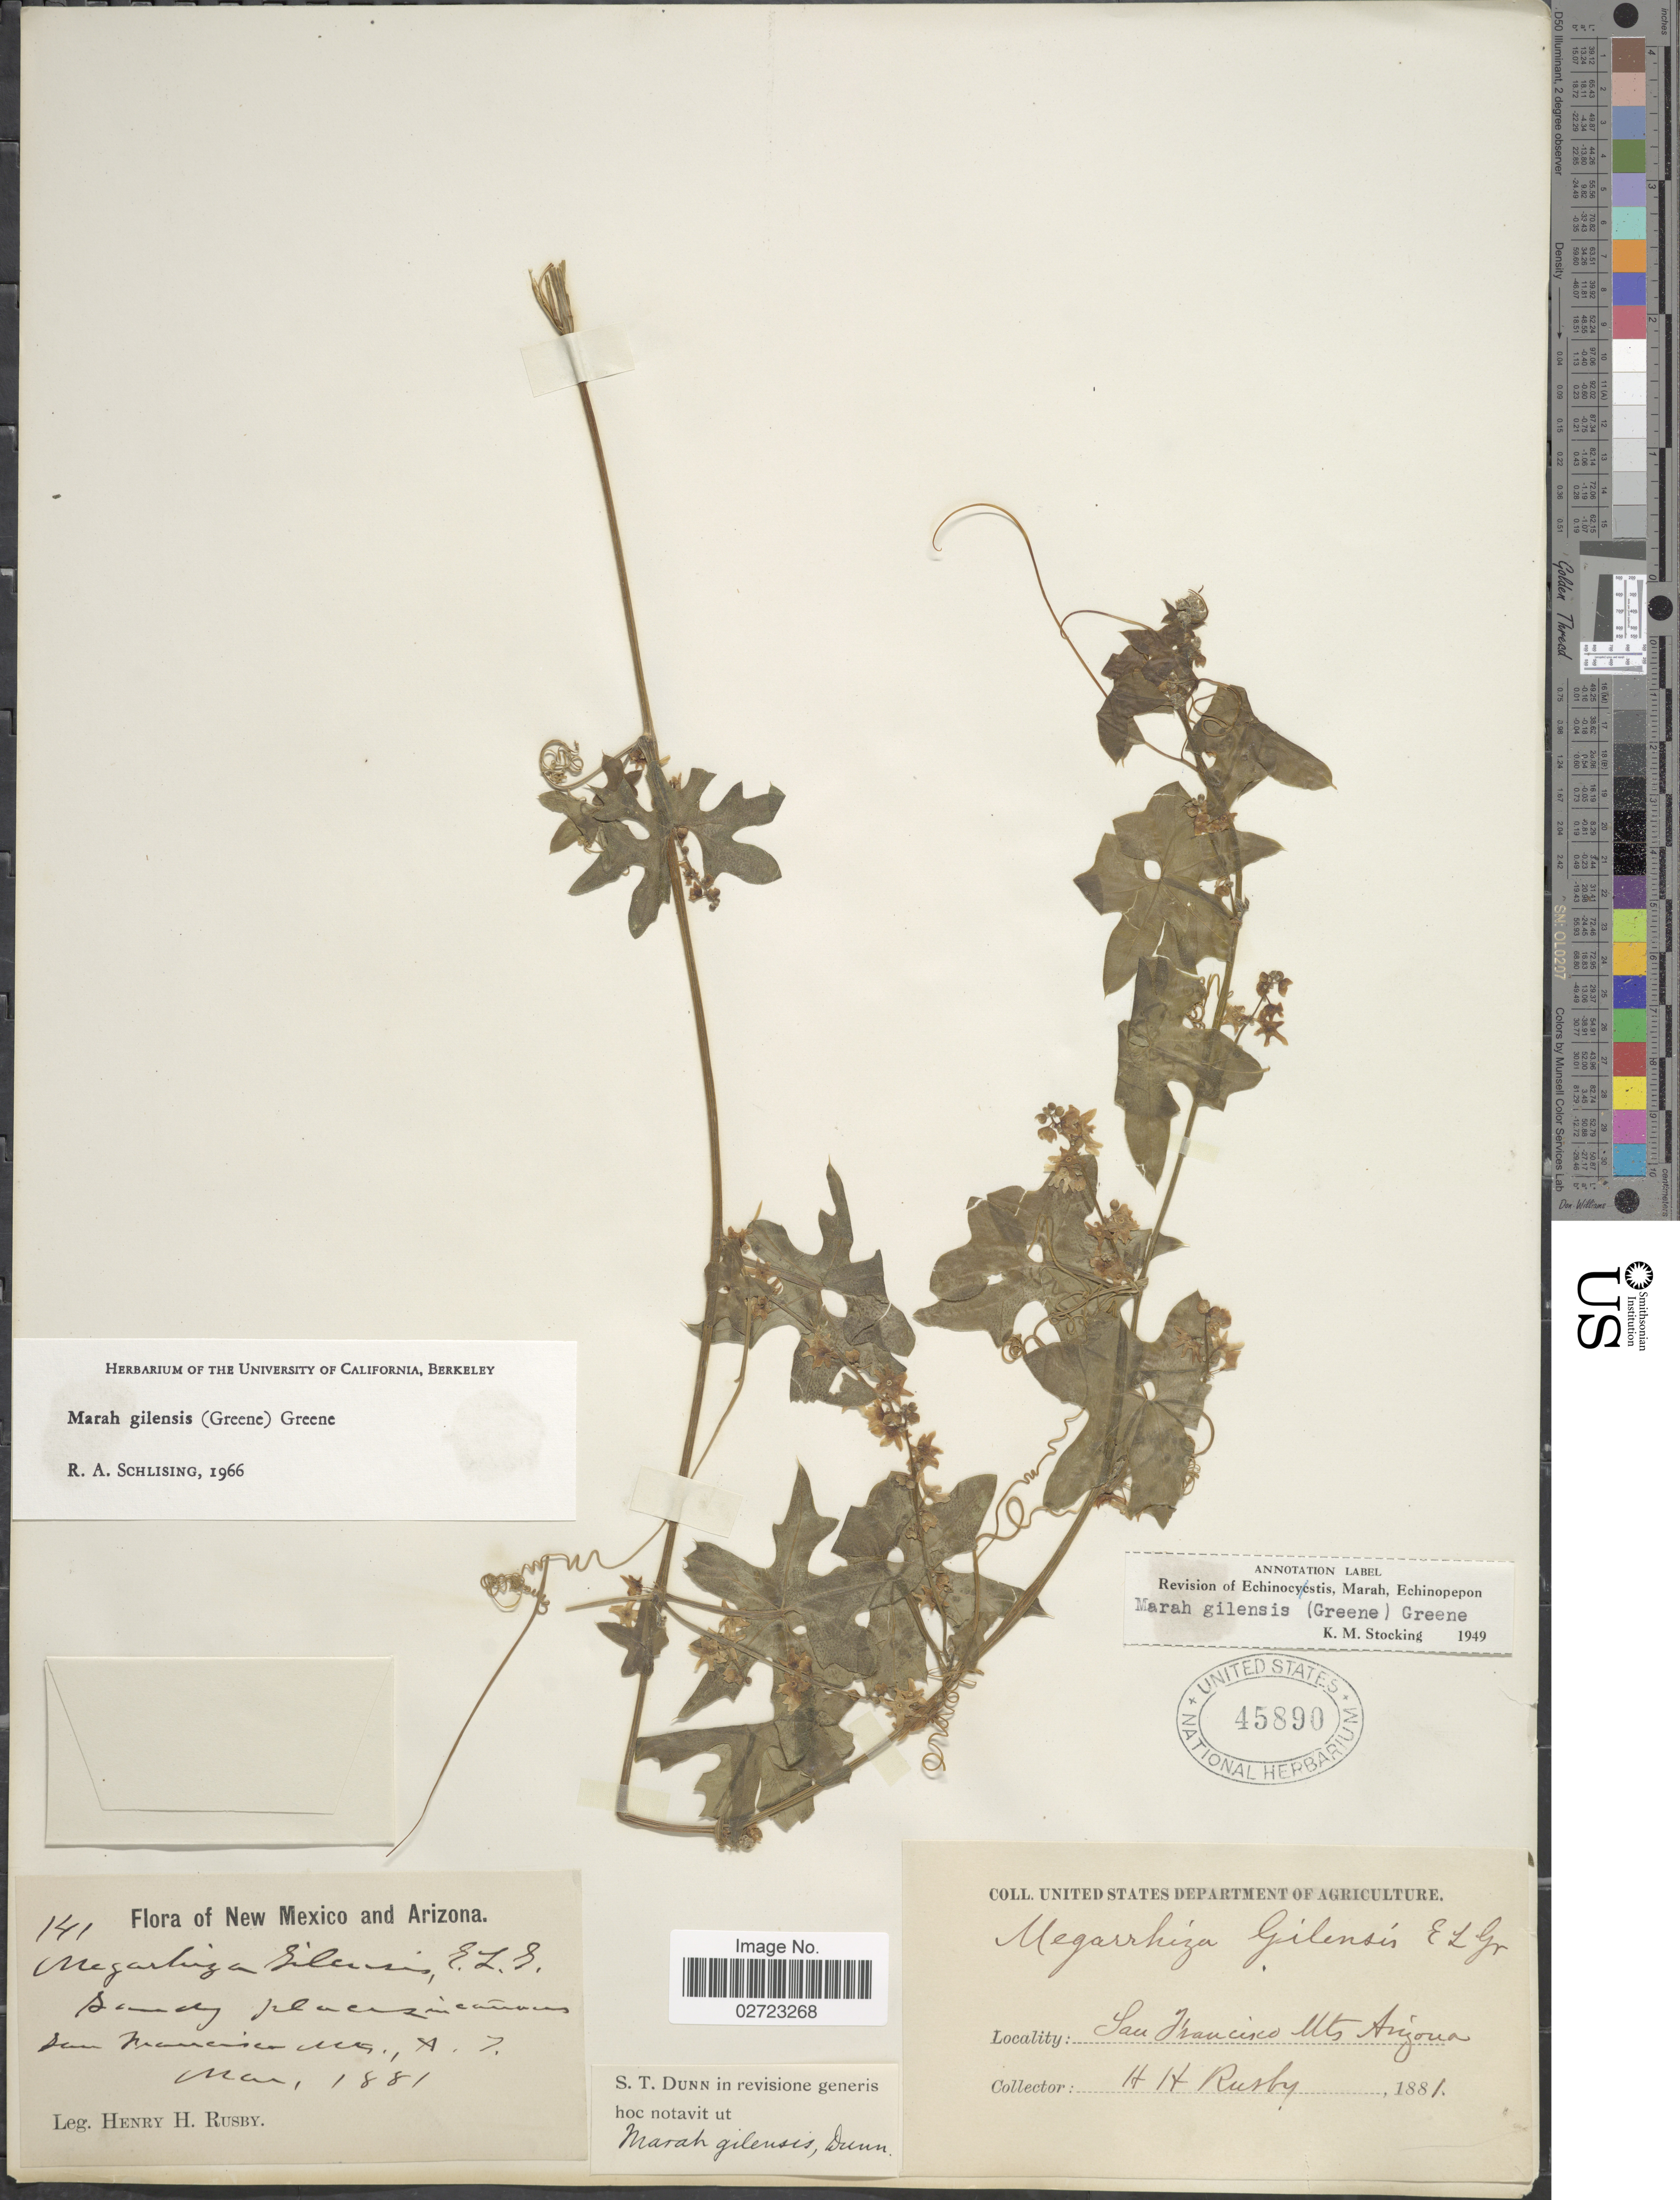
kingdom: Plantae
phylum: Tracheophyta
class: Magnoliopsida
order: Cucurbitales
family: Cucurbitaceae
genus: Marah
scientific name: Marah gilensis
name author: (Greene) Greene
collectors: H. H. Rusby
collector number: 141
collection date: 1881-03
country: United States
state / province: Arizona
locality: Sandy places, San Francisco Mts.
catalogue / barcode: US 45890